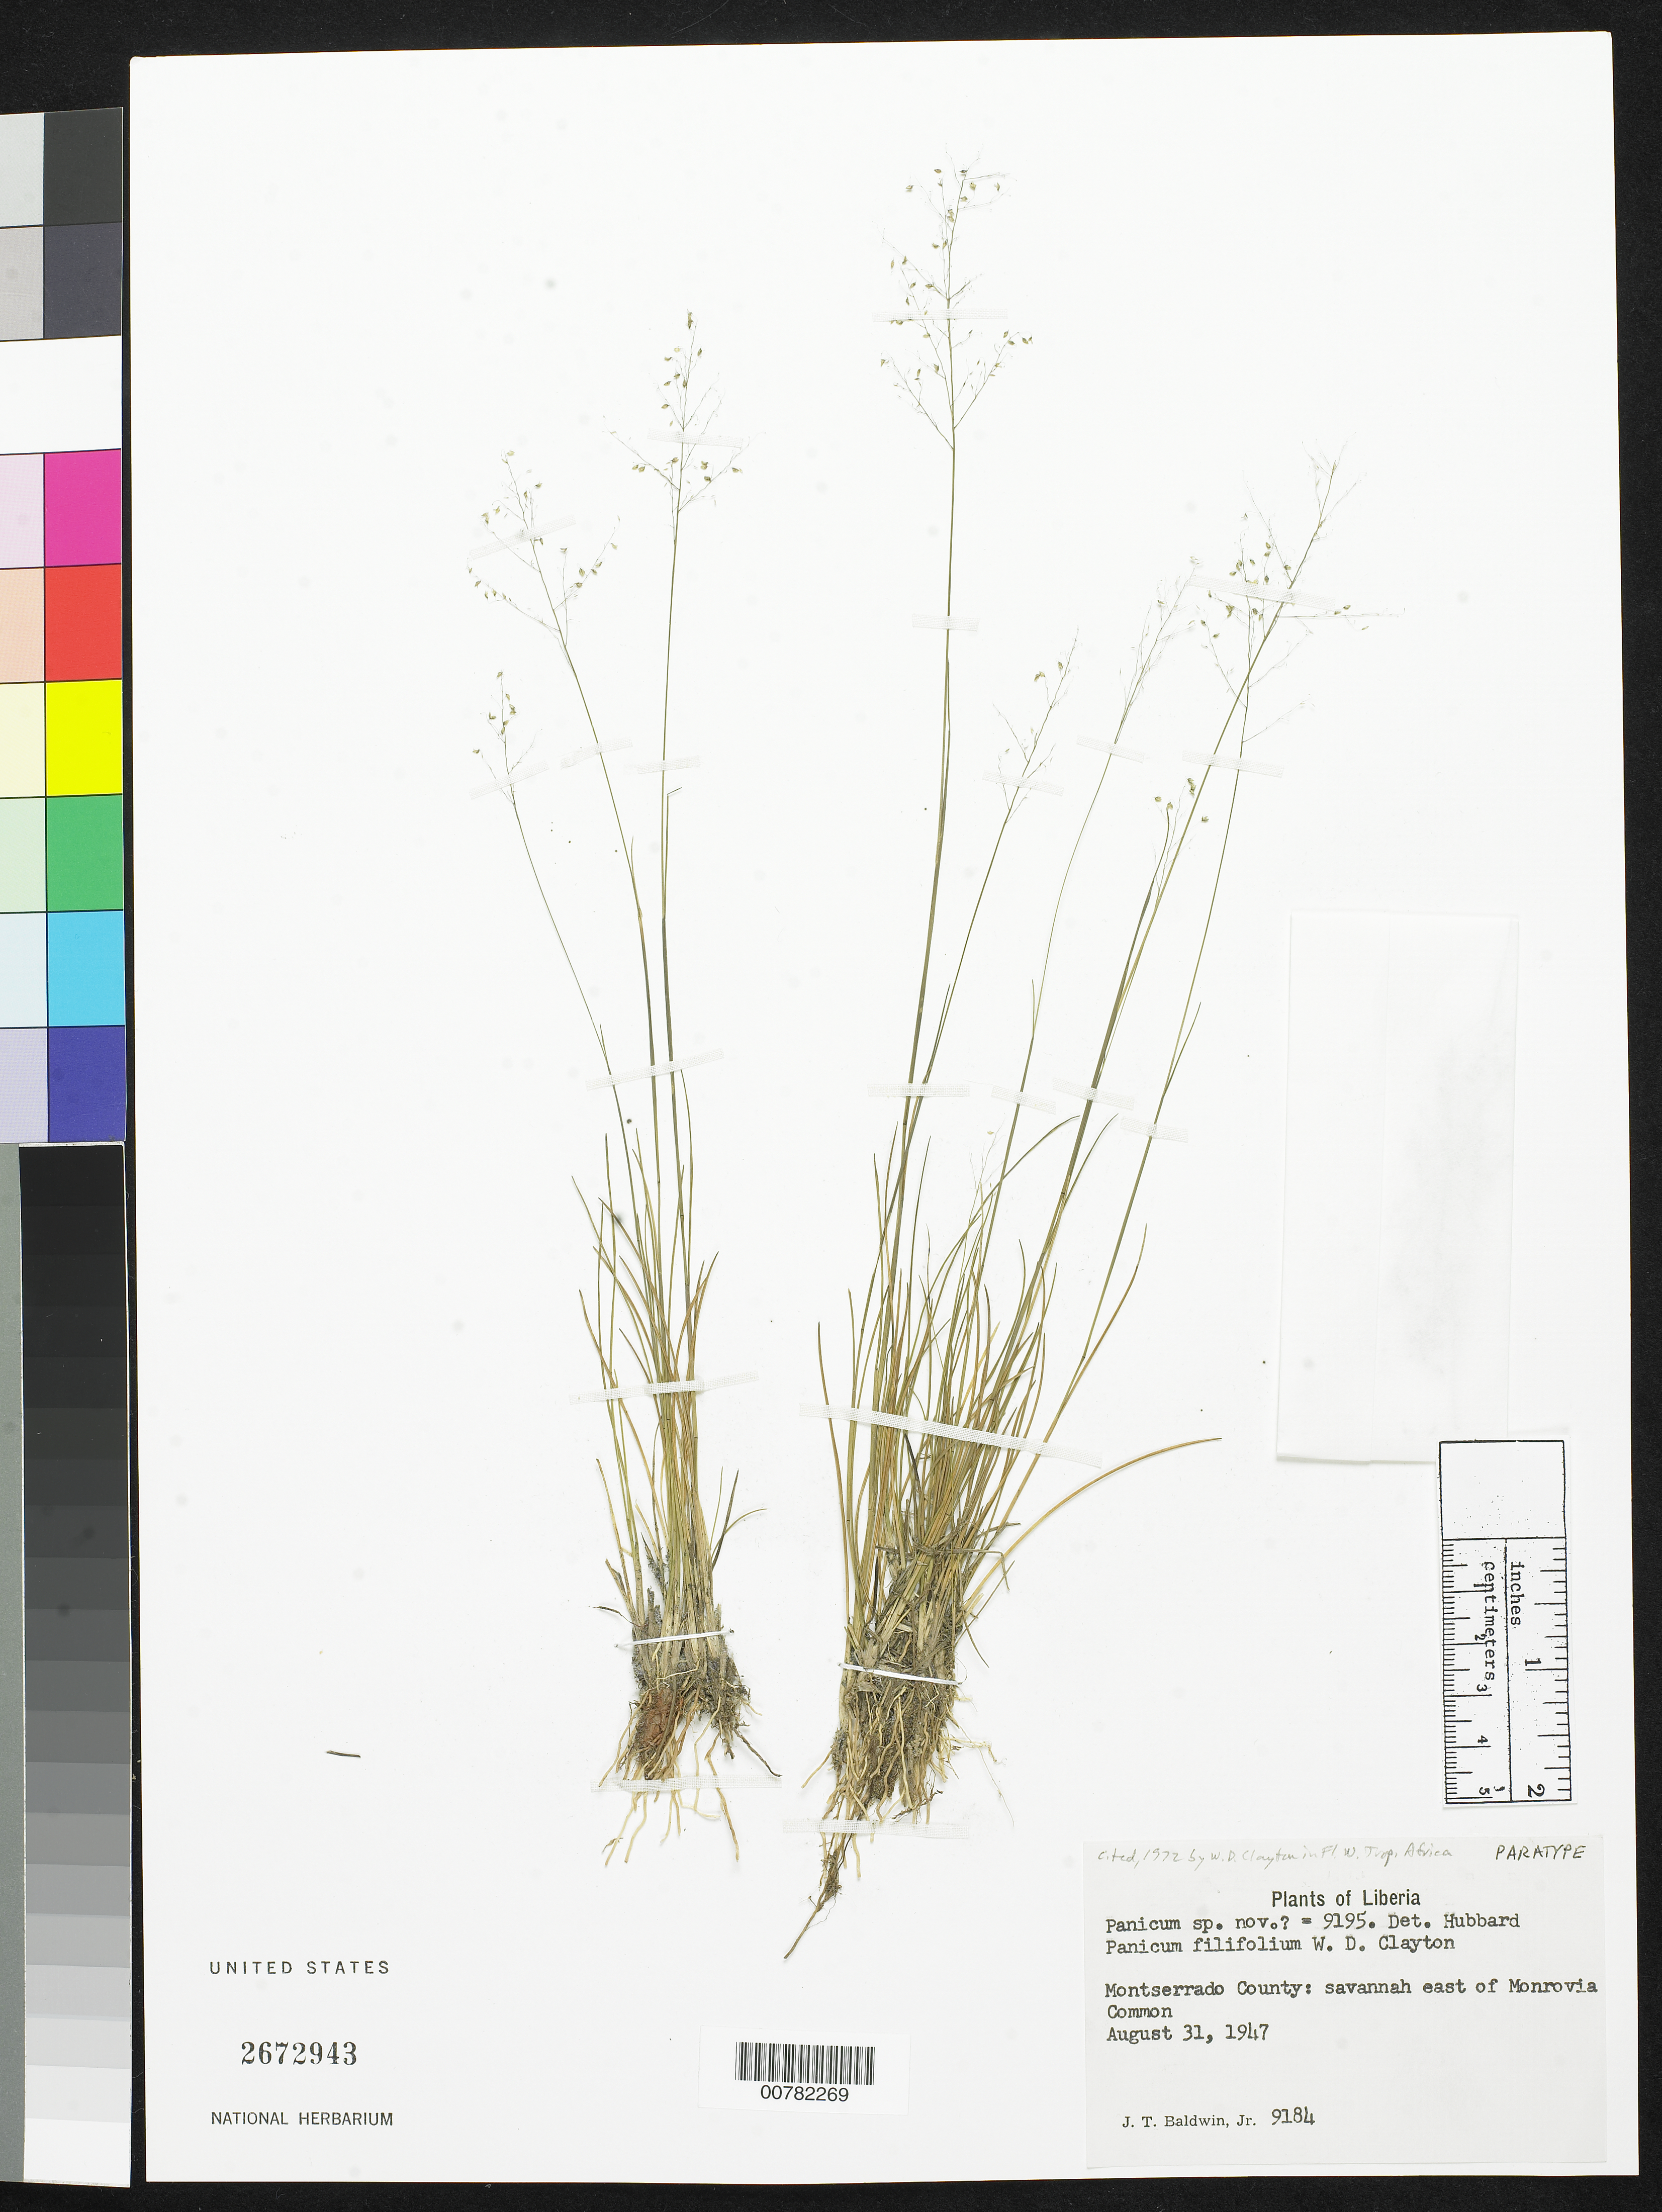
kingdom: Plantae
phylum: Tracheophyta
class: Liliopsida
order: Poales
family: Poaceae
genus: Panicum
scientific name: Panicum filifolium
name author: Clayton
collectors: J. T. Baldwin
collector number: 9184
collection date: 1947-08-31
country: Liberia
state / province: Montserrado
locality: savannah east of Monrovia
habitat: Common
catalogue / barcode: US 2672943